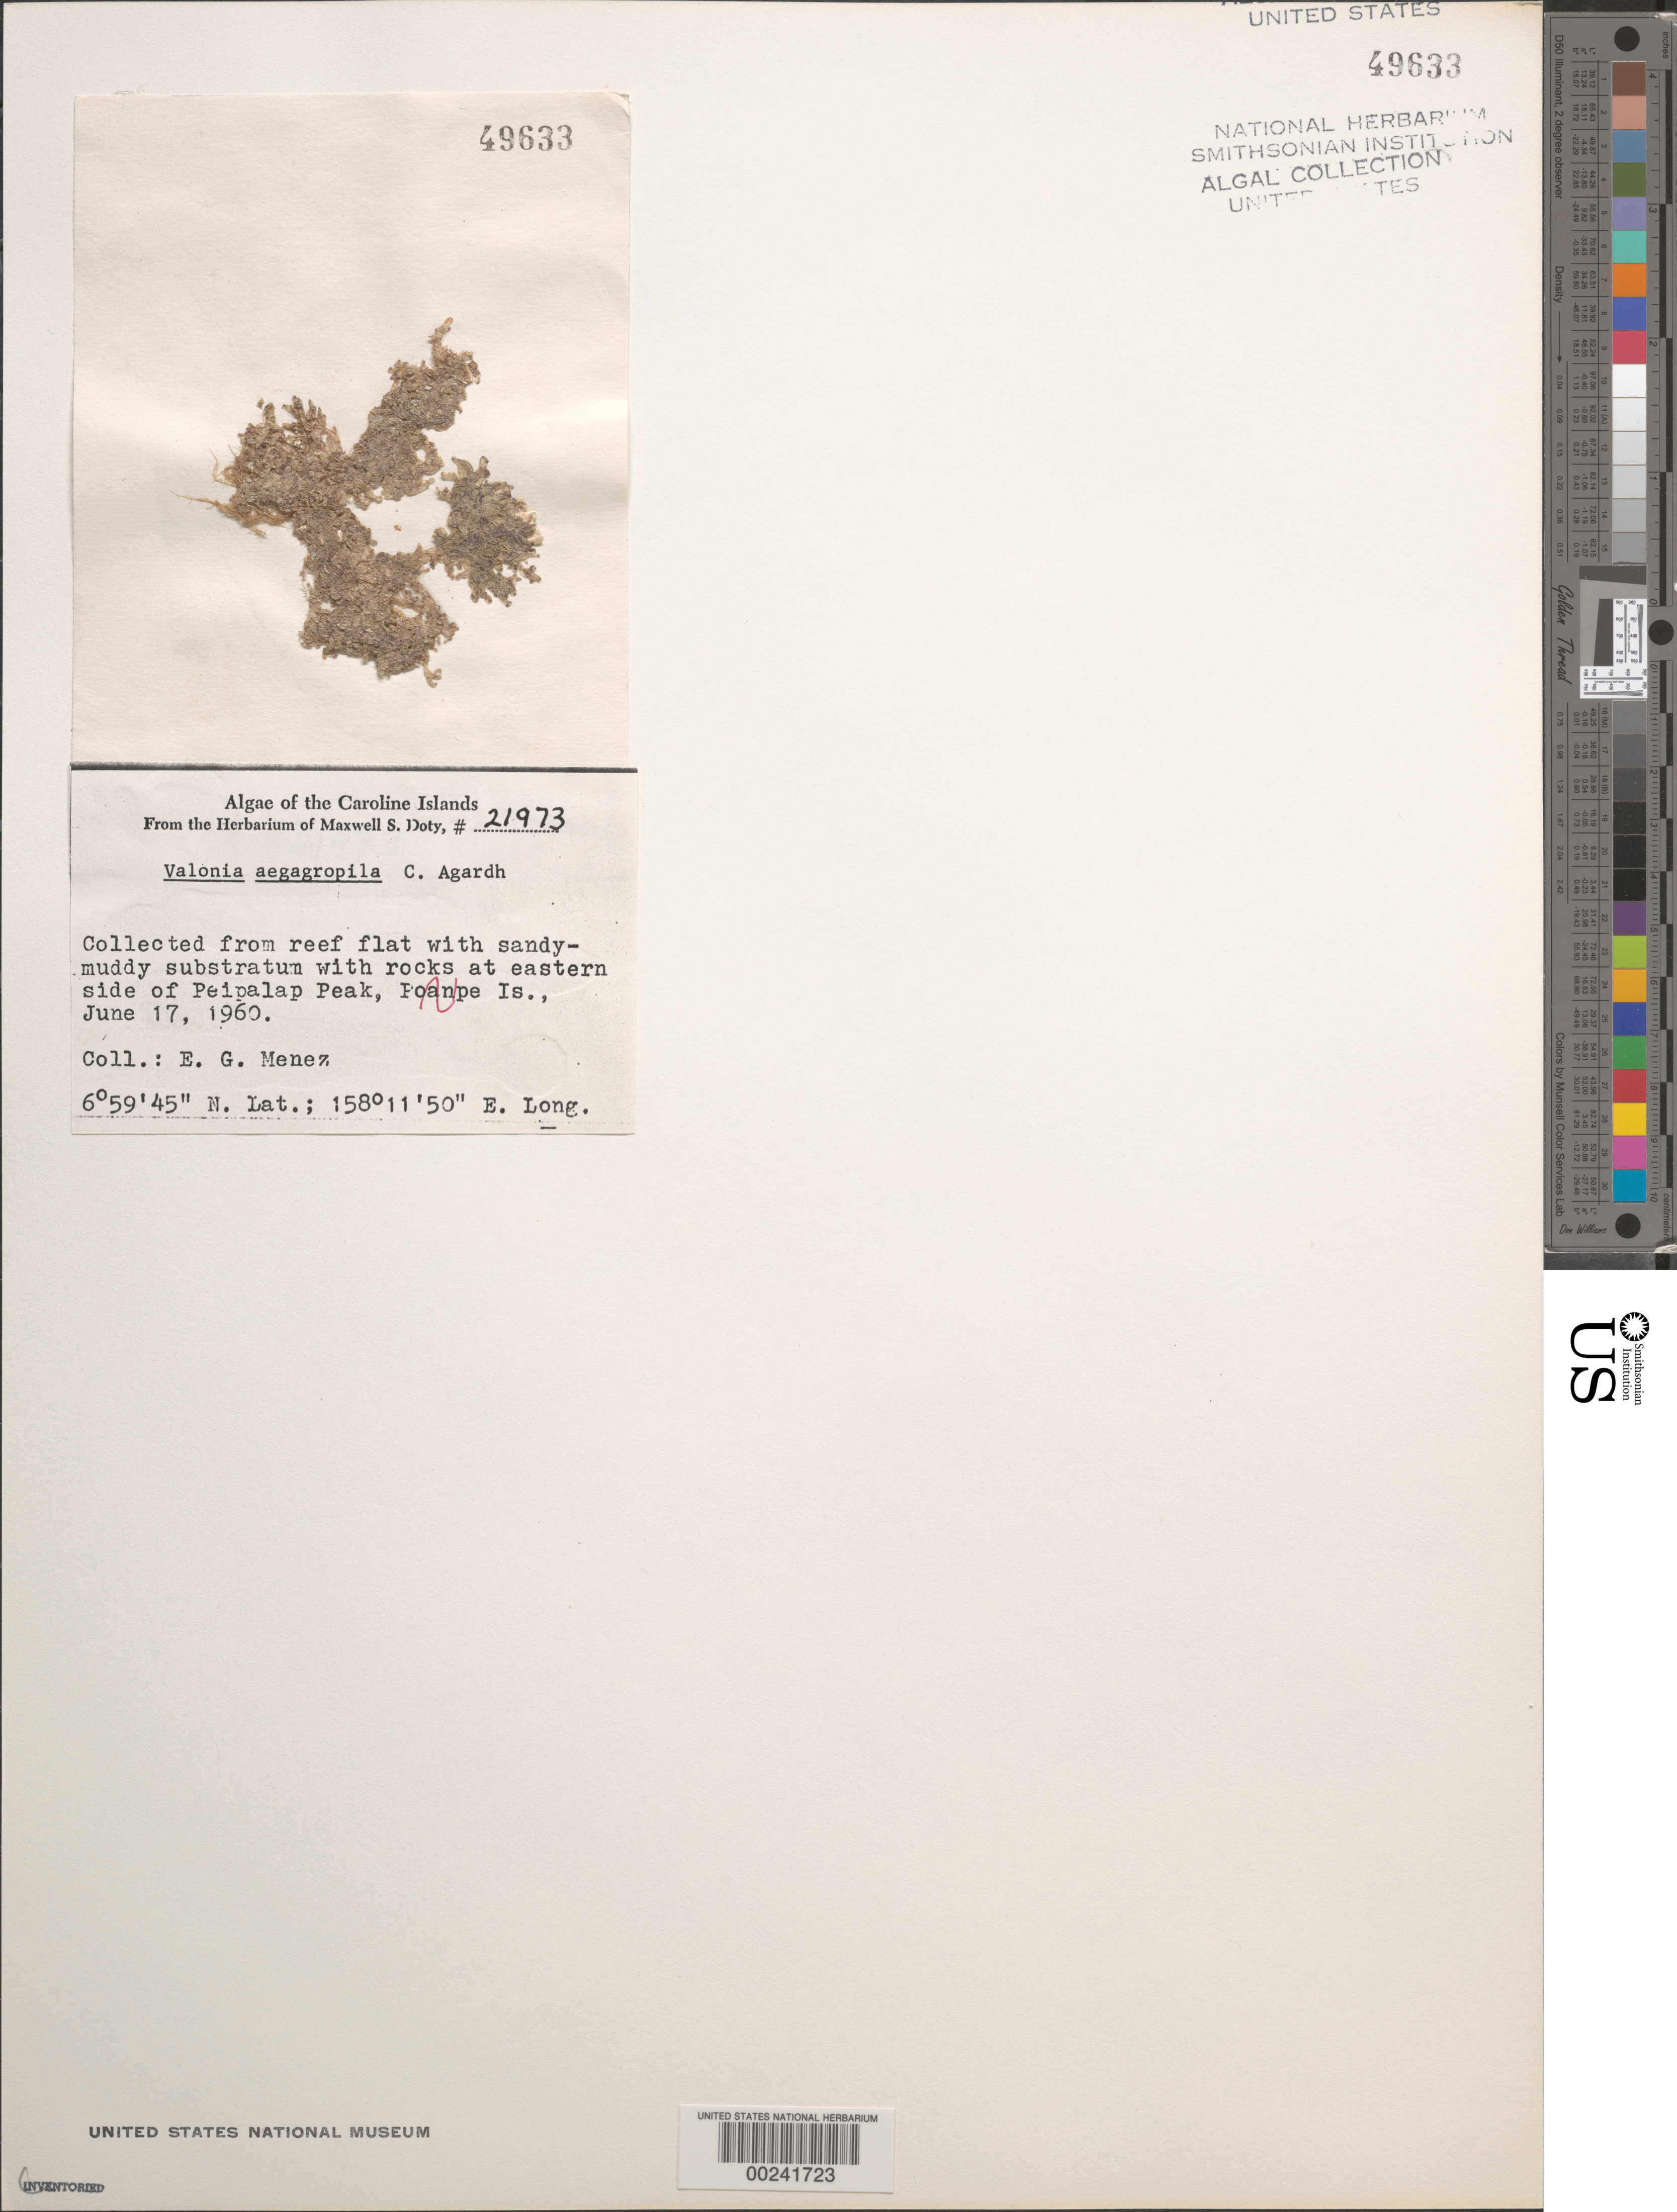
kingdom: Plantae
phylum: Chlorophyta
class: Ulvophyceae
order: Siphonocladales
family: Valoniaceae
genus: Valonia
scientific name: Valonia aegagropila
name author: C. Agardh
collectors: Meñez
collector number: MSD 21973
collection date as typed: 17 Jun 1960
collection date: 1960-06-17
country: Micronesia, Federated States of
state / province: Pohnpei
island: Pohnpei [Ponape]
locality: Peipalap Peak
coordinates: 6 59' 45" N, 158 11' 50" E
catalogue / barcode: US 49633